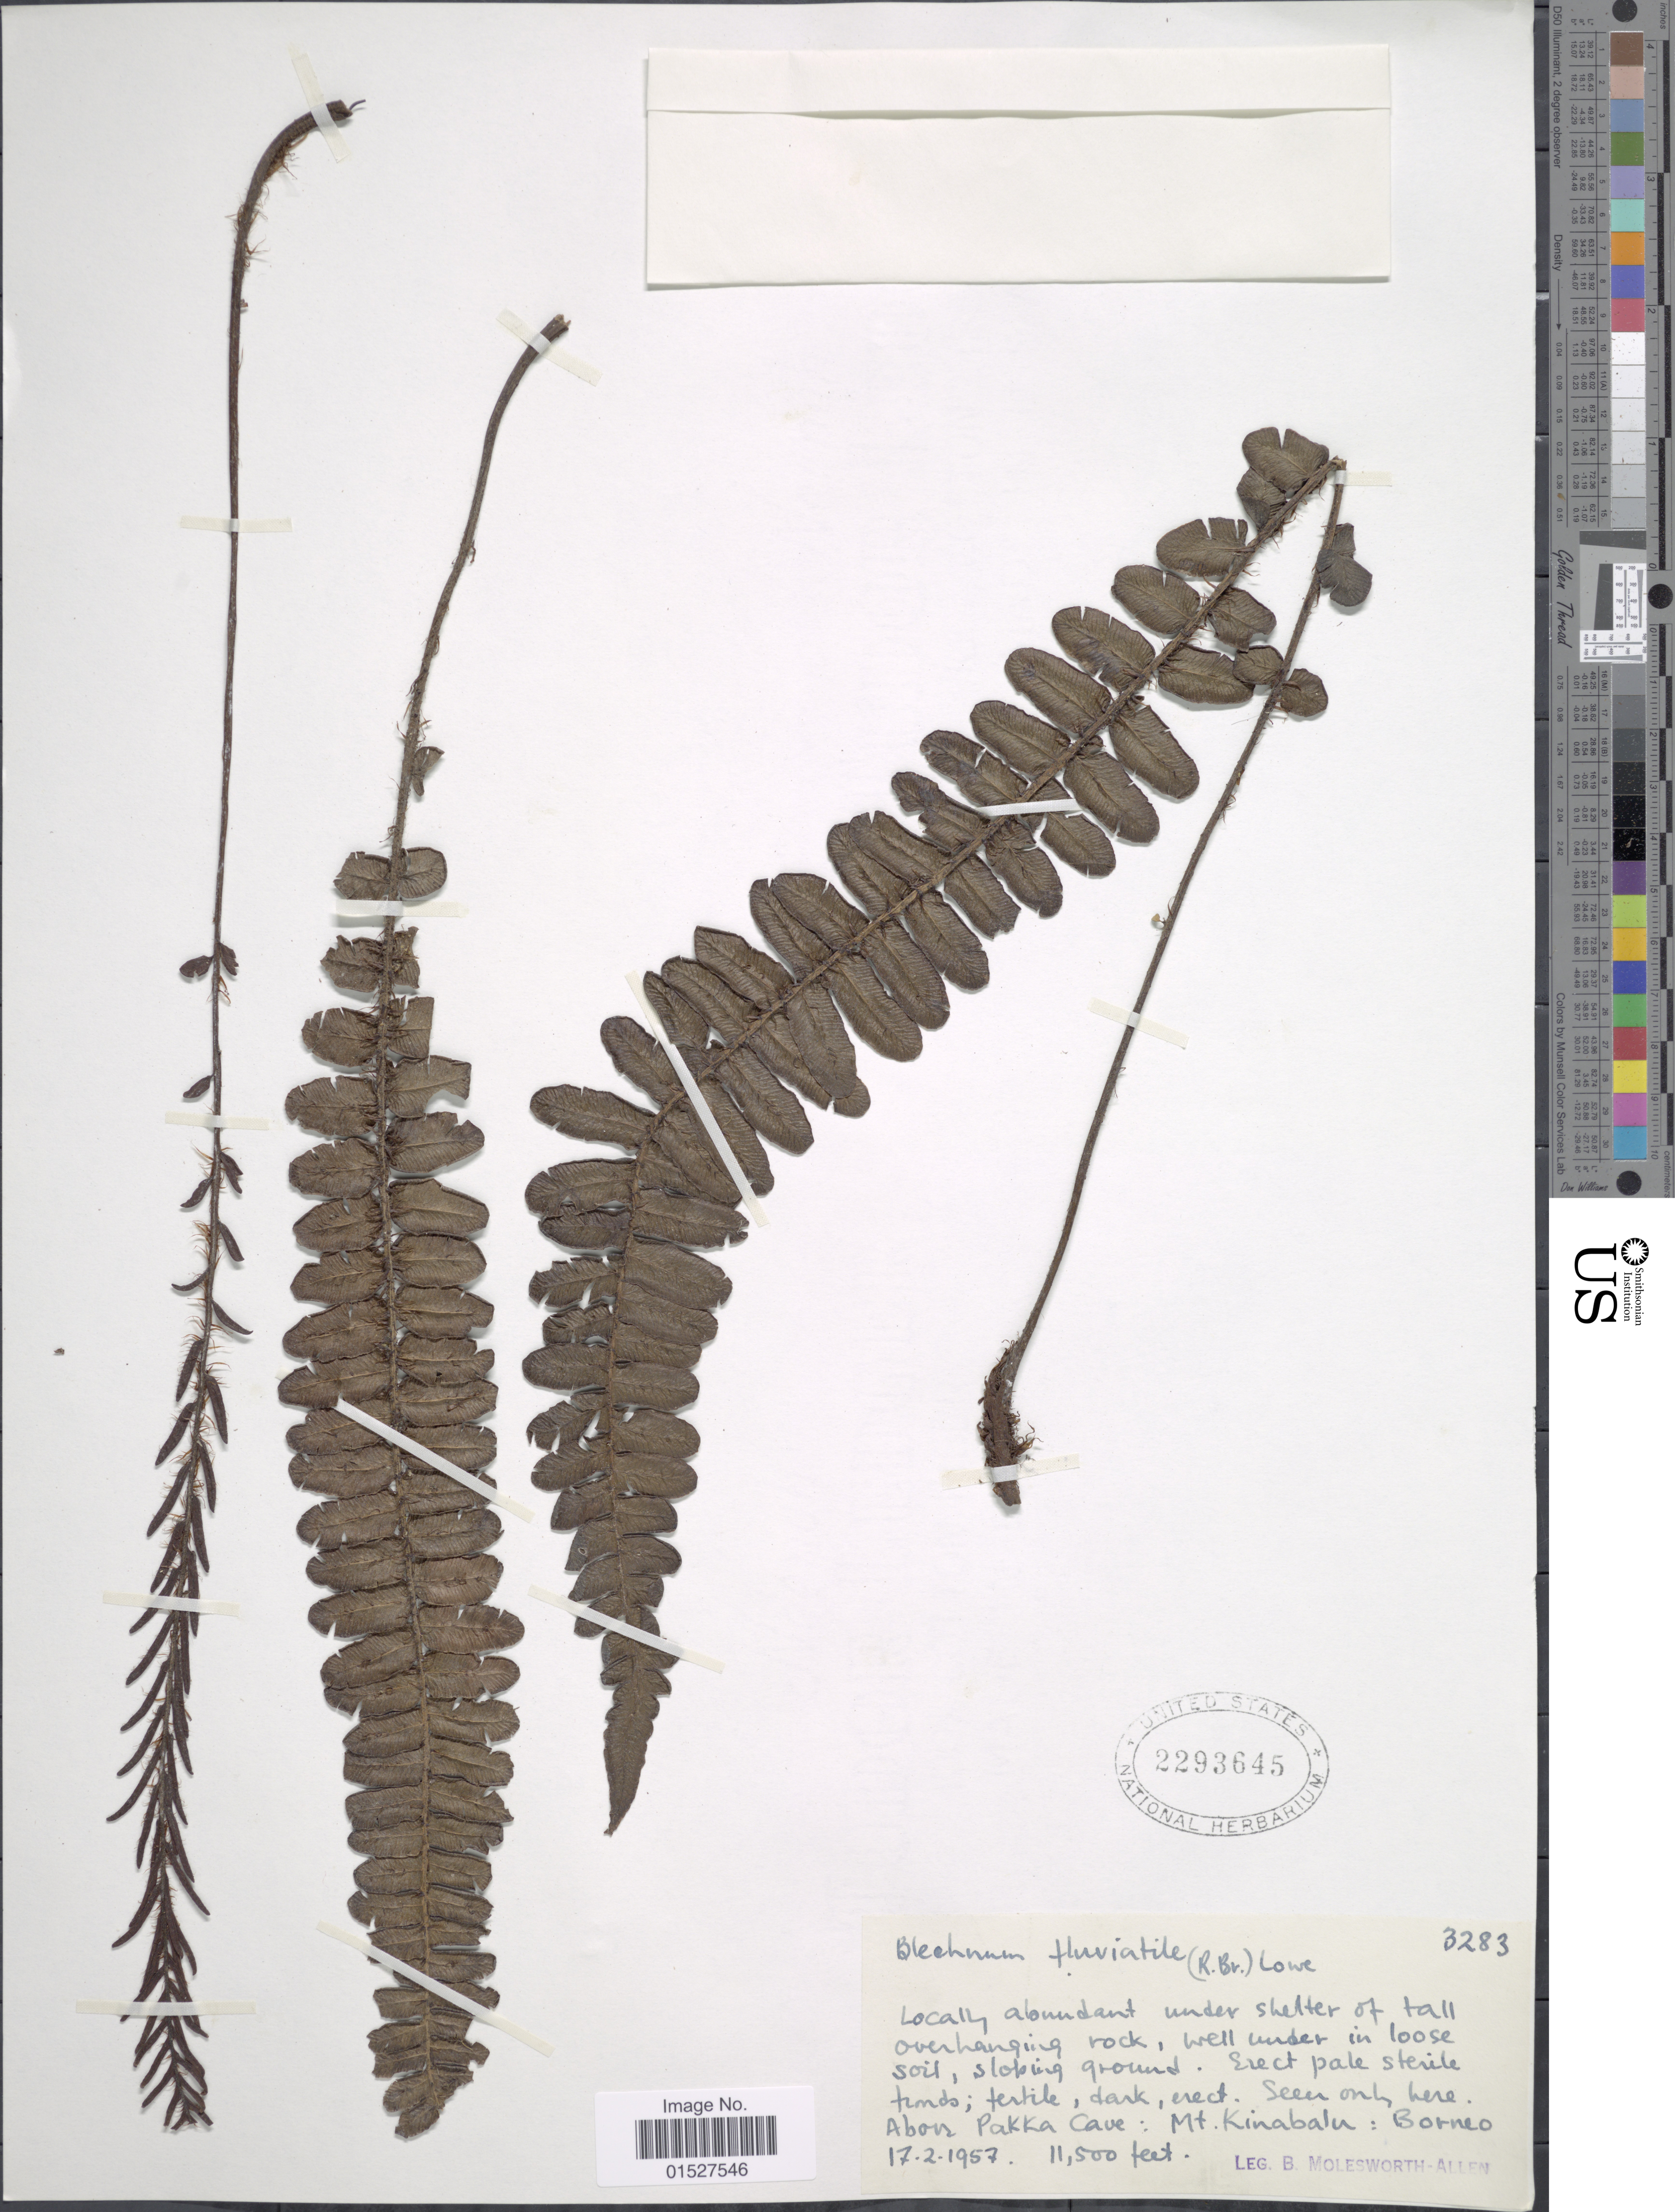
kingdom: Plantae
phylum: Tracheophyta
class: Polypodiopsida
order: Polypodiales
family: Blechnaceae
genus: Blechnum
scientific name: Blechnum fluviatile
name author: (R. Br.) E.J. Lowe ex Salomon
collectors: B. E. G. Molesworth-Allen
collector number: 3283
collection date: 1957-02-17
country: Malaysia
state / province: Sabah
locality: Above Pakka Cave: Mt. Kinabalu: Borneo.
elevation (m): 3505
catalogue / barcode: US 2293645